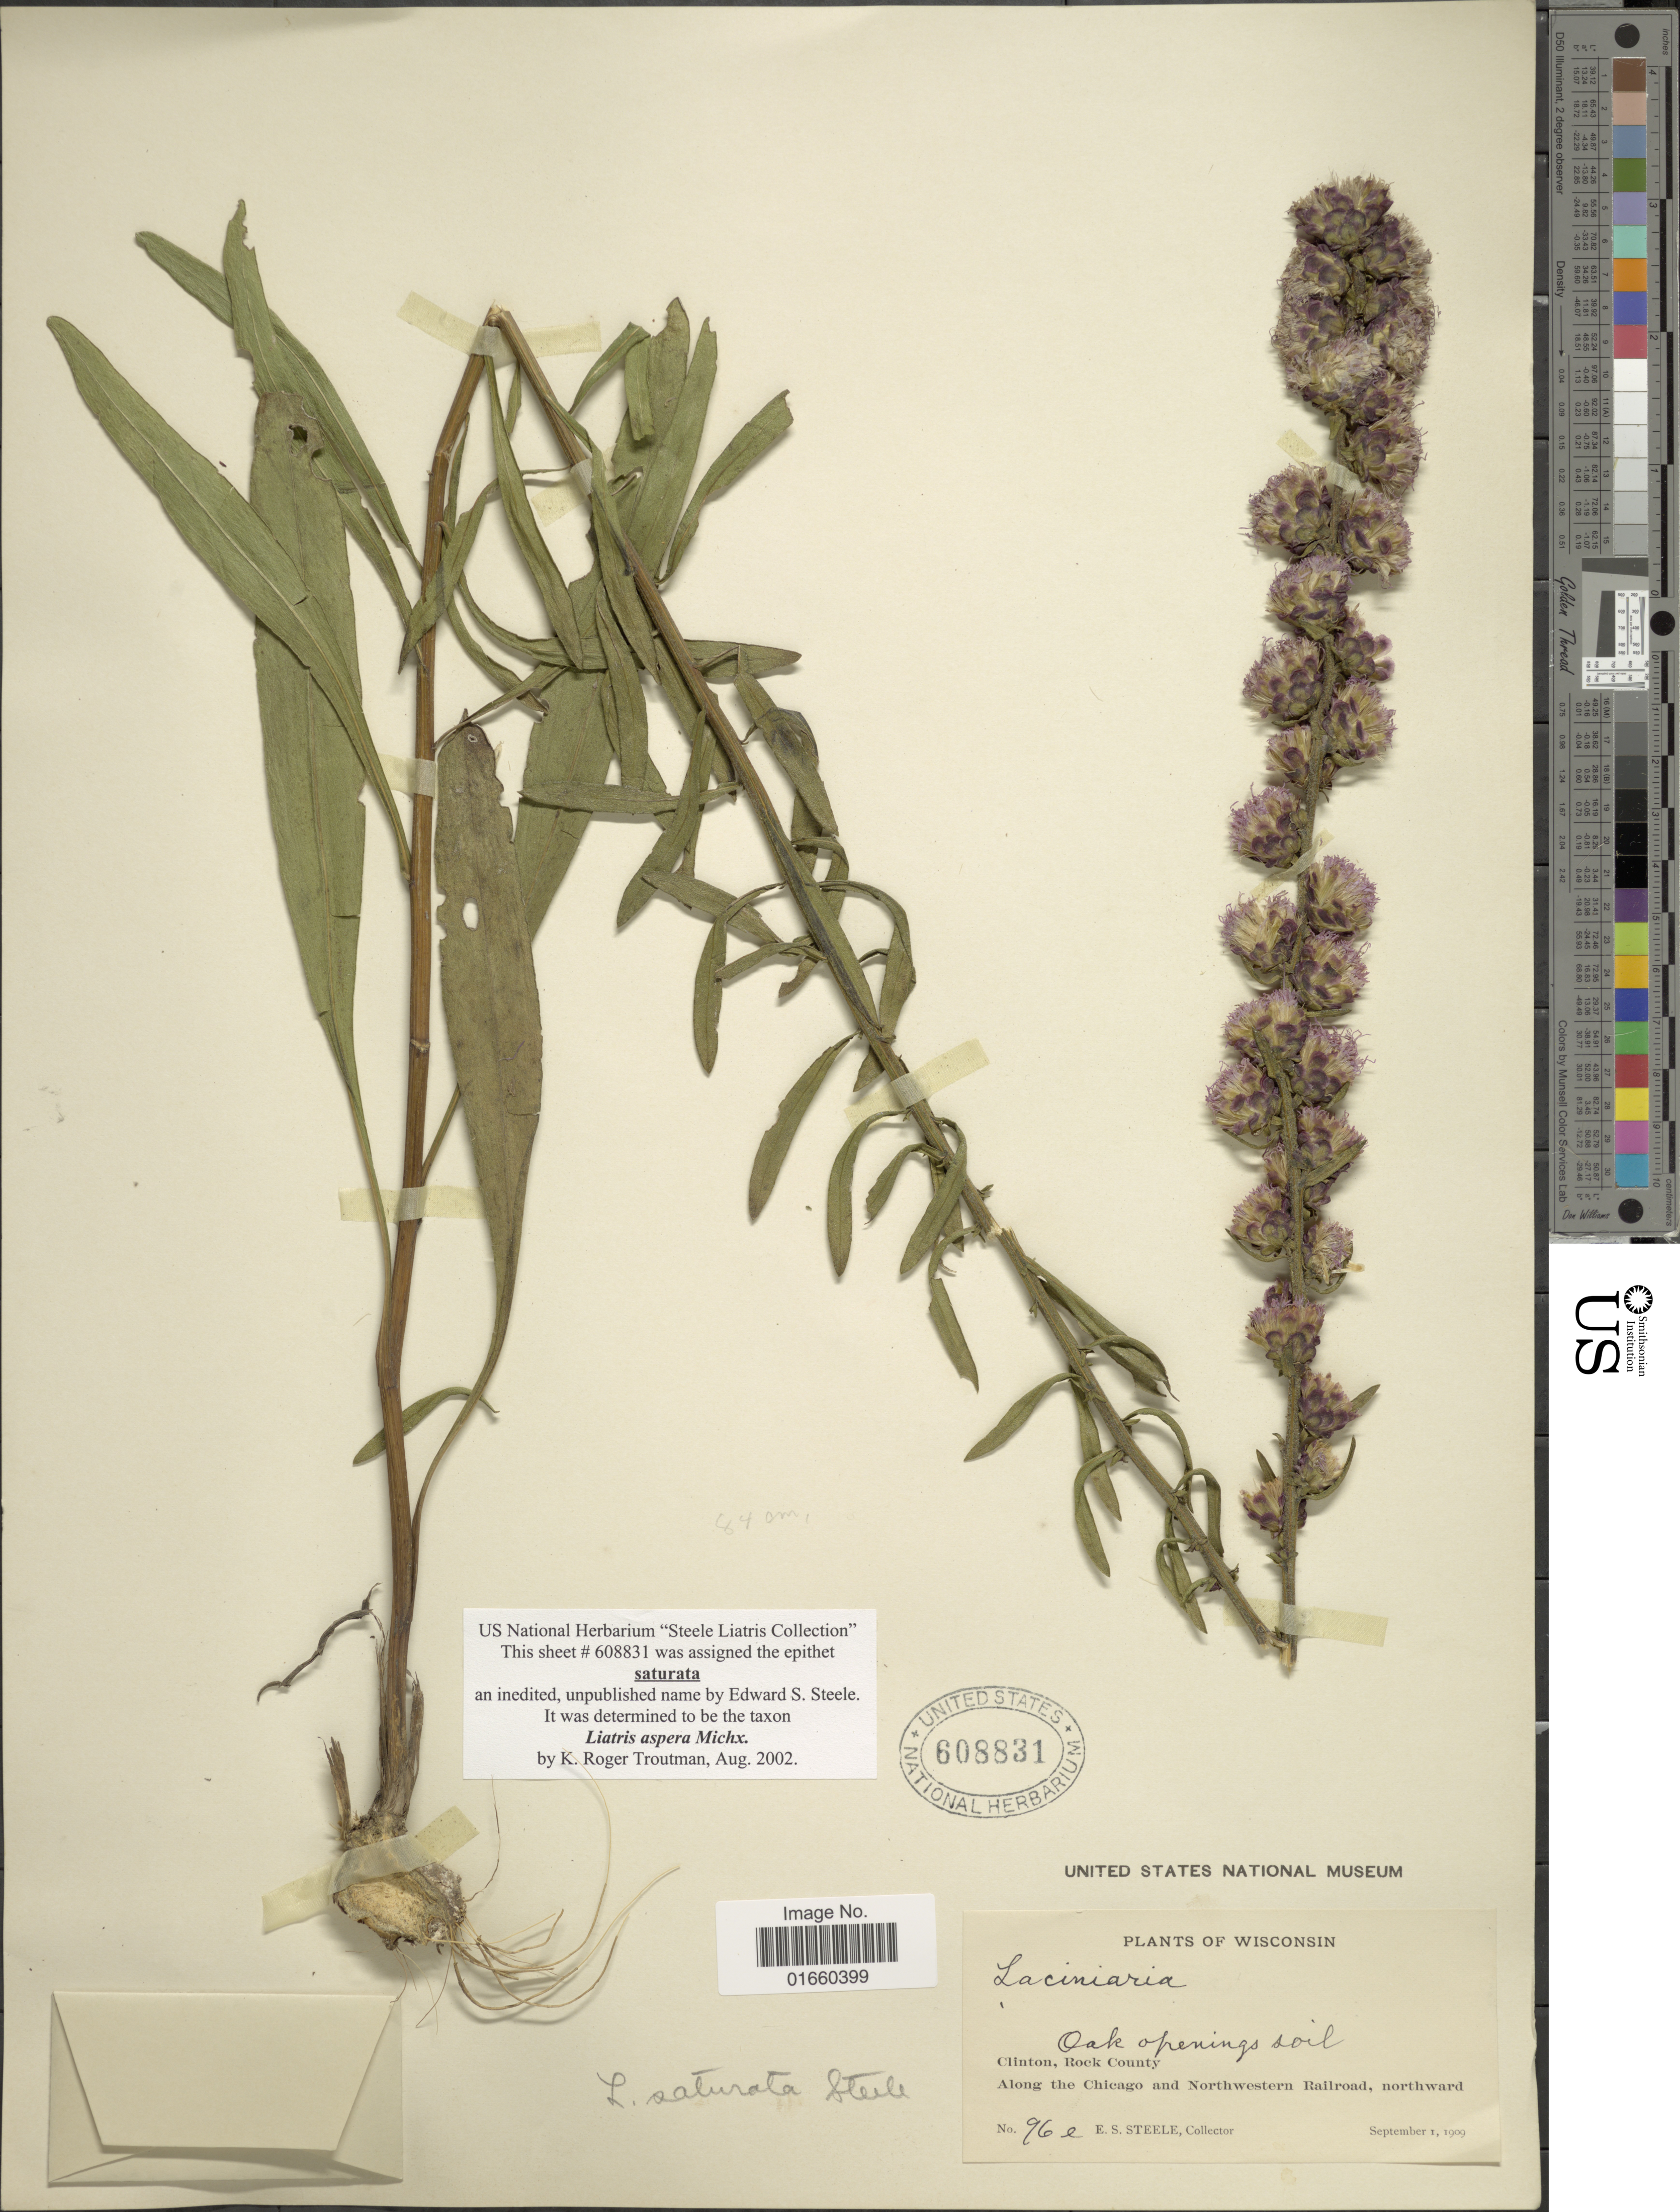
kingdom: Plantae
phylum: Tracheophyta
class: Magnoliopsida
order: Asterales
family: Asteraceae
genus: Liatris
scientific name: Liatris aspera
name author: Michx.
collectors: E. Steele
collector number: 96e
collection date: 1909-09-01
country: United States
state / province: Wisconsin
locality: Clinton, Rock County, Along the Chicago and Northwestern Railroad, northward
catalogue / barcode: US 608831